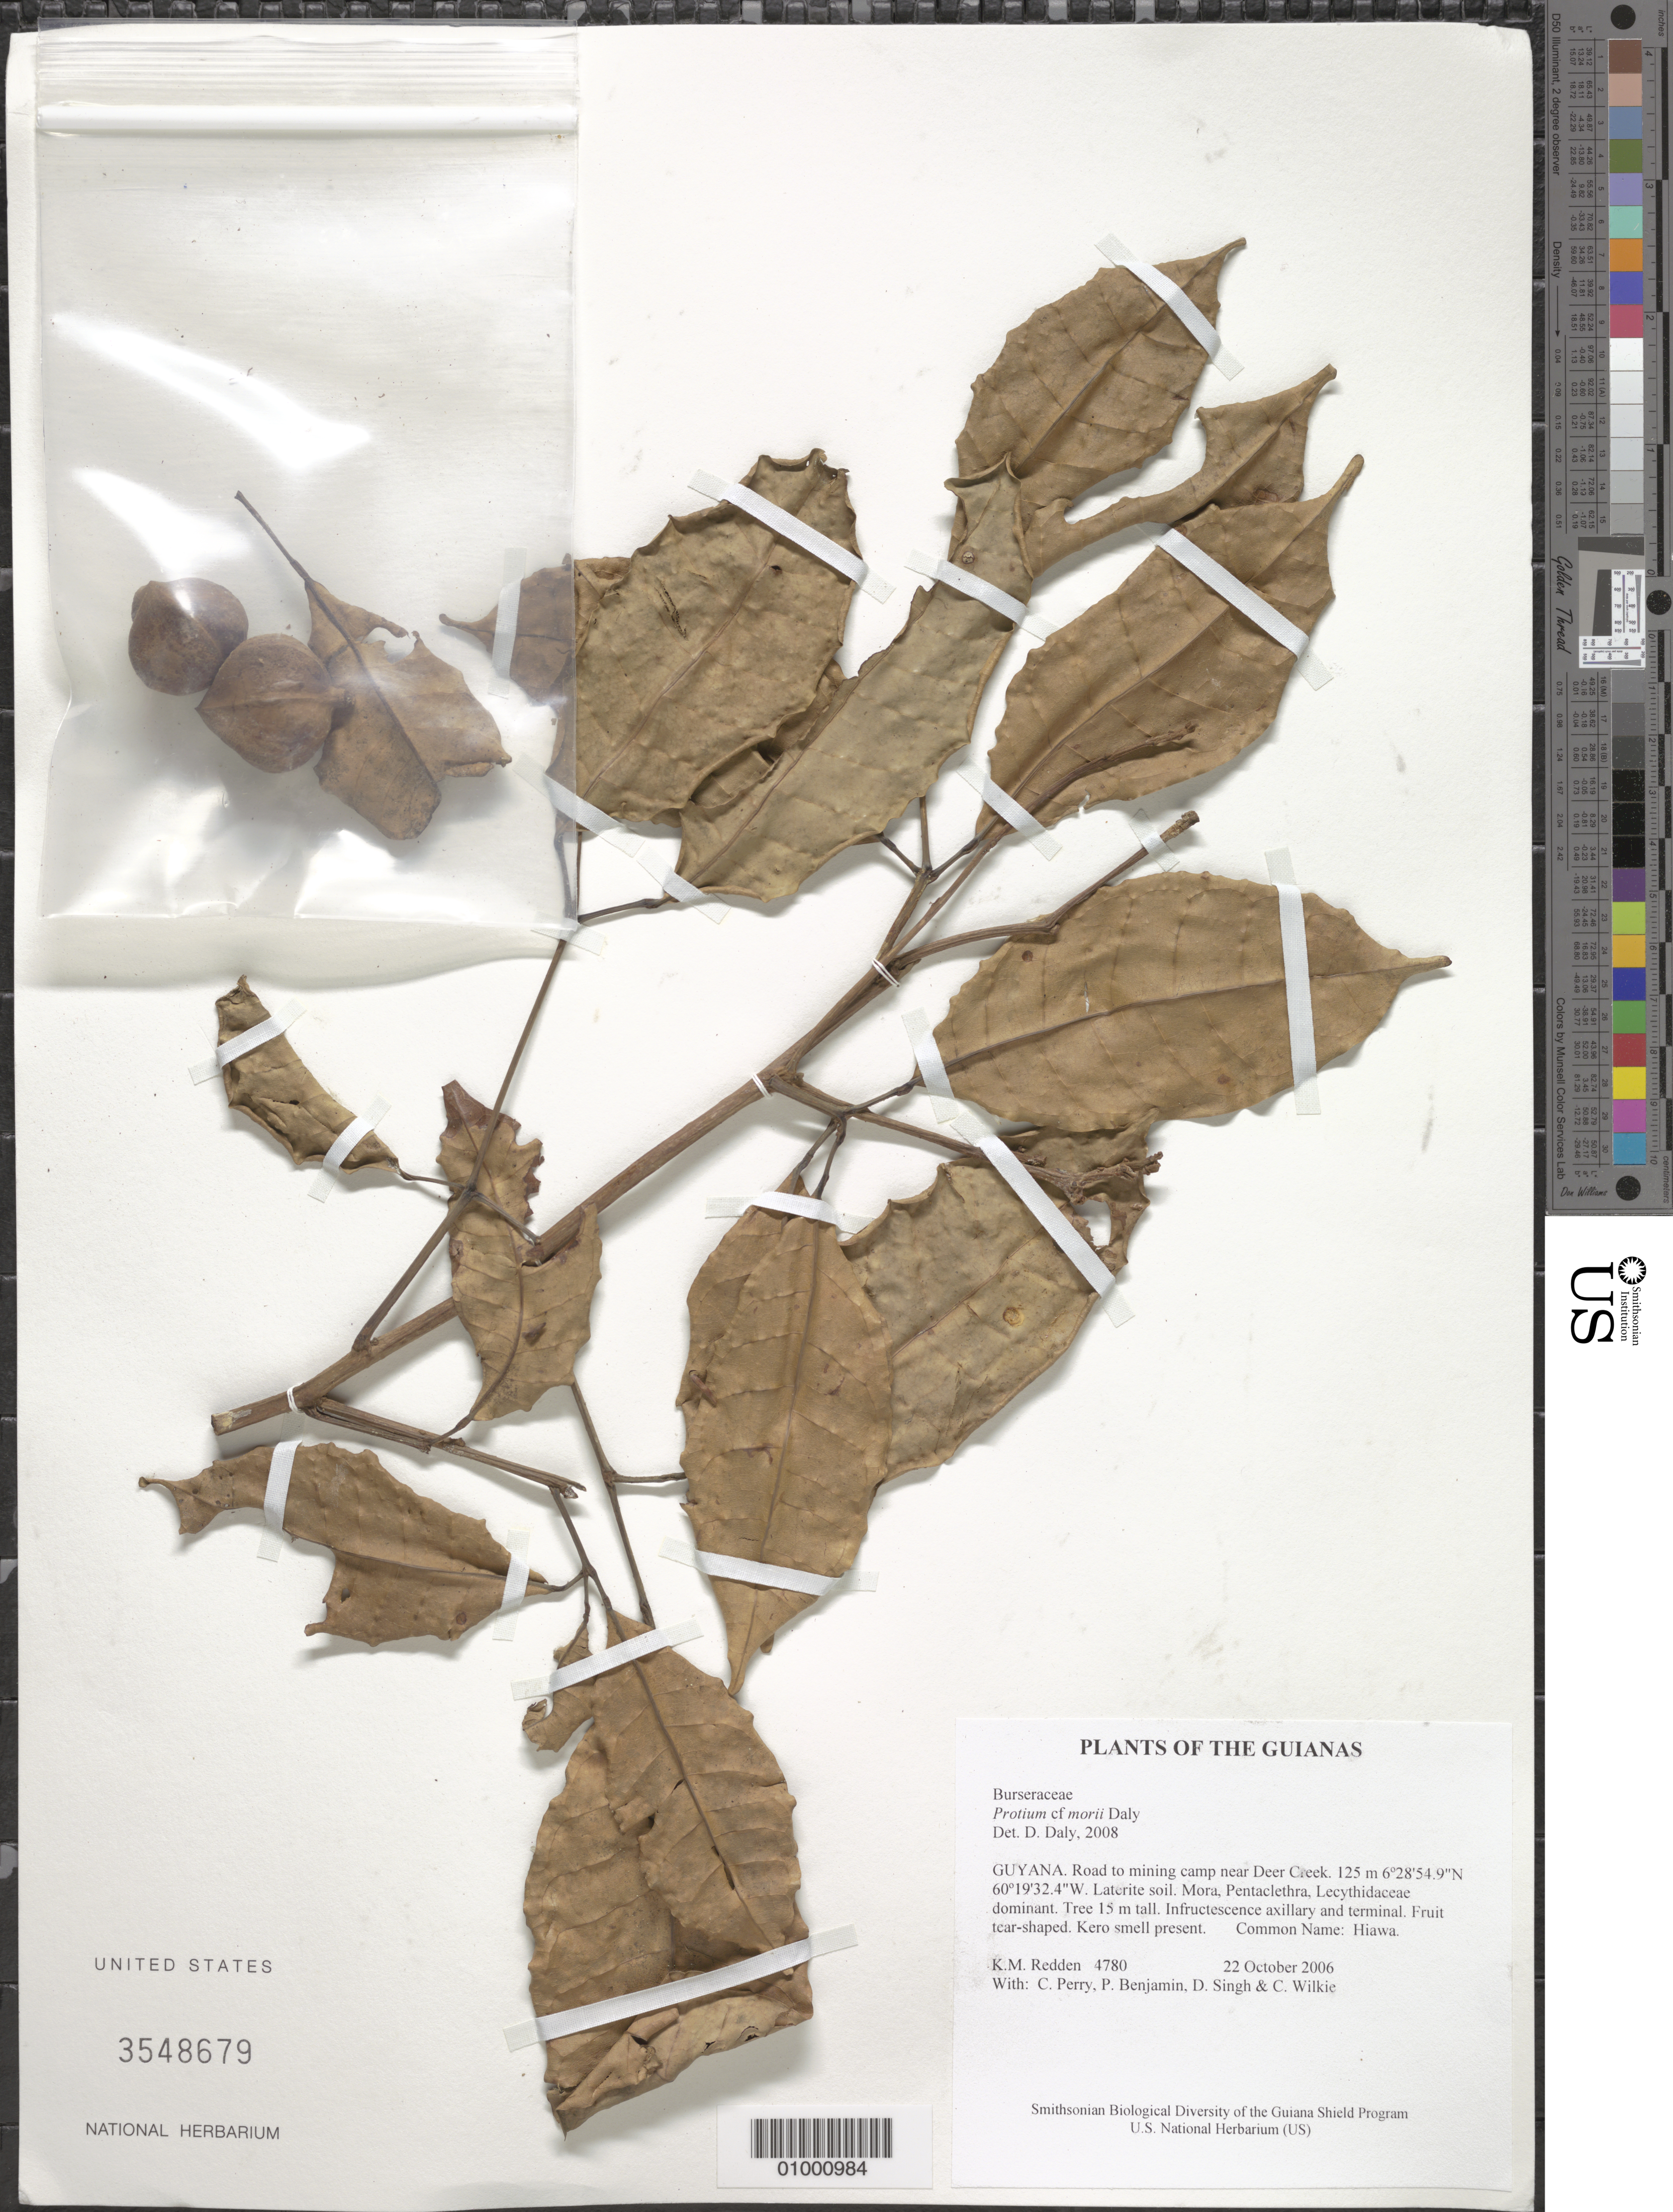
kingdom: Plantae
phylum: Tracheophyta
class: Magnoliopsida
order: Sapindales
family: Burseraceae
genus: Protium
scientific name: Protium morii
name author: Daly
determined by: Daly, D. C.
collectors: K. M. Redden, C. Perry, P. Benjamin, D. Singh & C. Wilkie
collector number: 4780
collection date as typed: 22 October 2006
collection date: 2006-10-22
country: Guyana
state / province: Cuyuni-Mazaruni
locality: Road to mining camp near Deer Creek.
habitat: Laterite soil. Mora, Pentaclethra, Lecythidaceae dominant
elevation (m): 125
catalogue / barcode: US 3548679